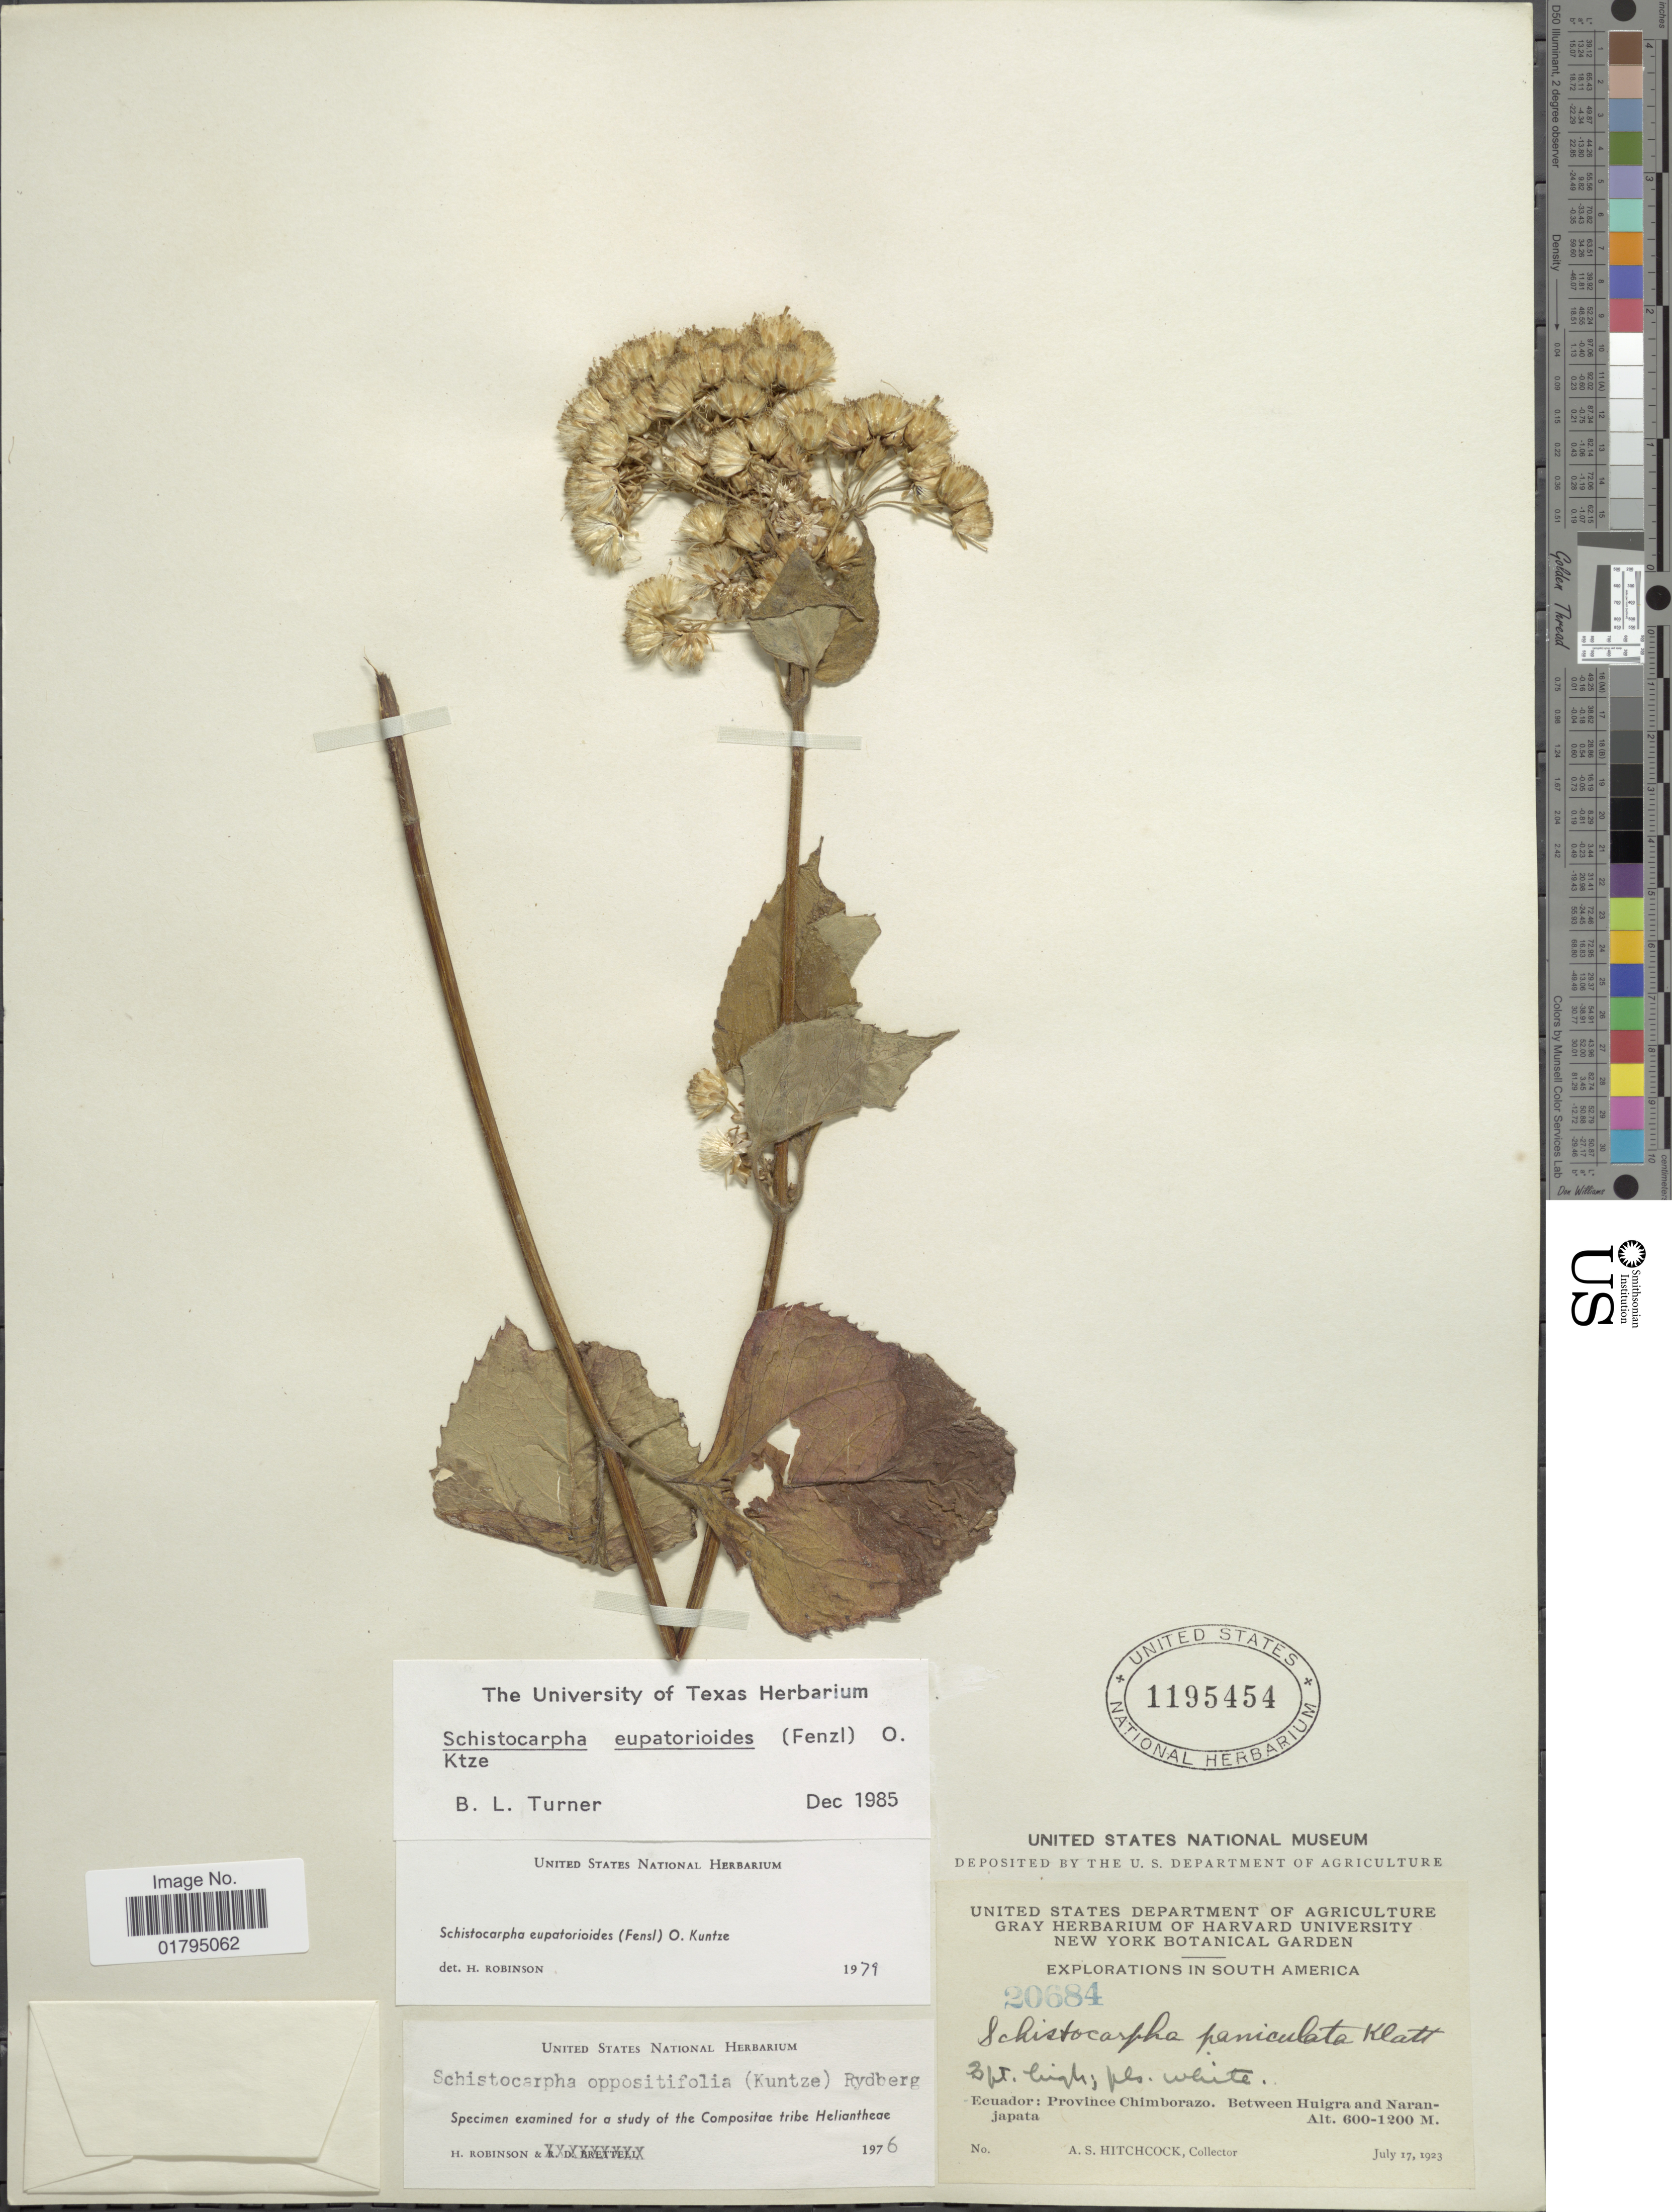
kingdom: Plantae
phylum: Tracheophyta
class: Magnoliopsida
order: Asterales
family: Asteraceae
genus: Schistocarpha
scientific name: Schistocarpha eupatorioides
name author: (Fenzl) Kuntze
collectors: A. S. Hitchcock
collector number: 20684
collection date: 1923-07-17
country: Ecuador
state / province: Chimborazo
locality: Ecuador: Province Chimborazo. Between Huigra and Naranjapata.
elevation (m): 600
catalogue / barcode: US 1195454